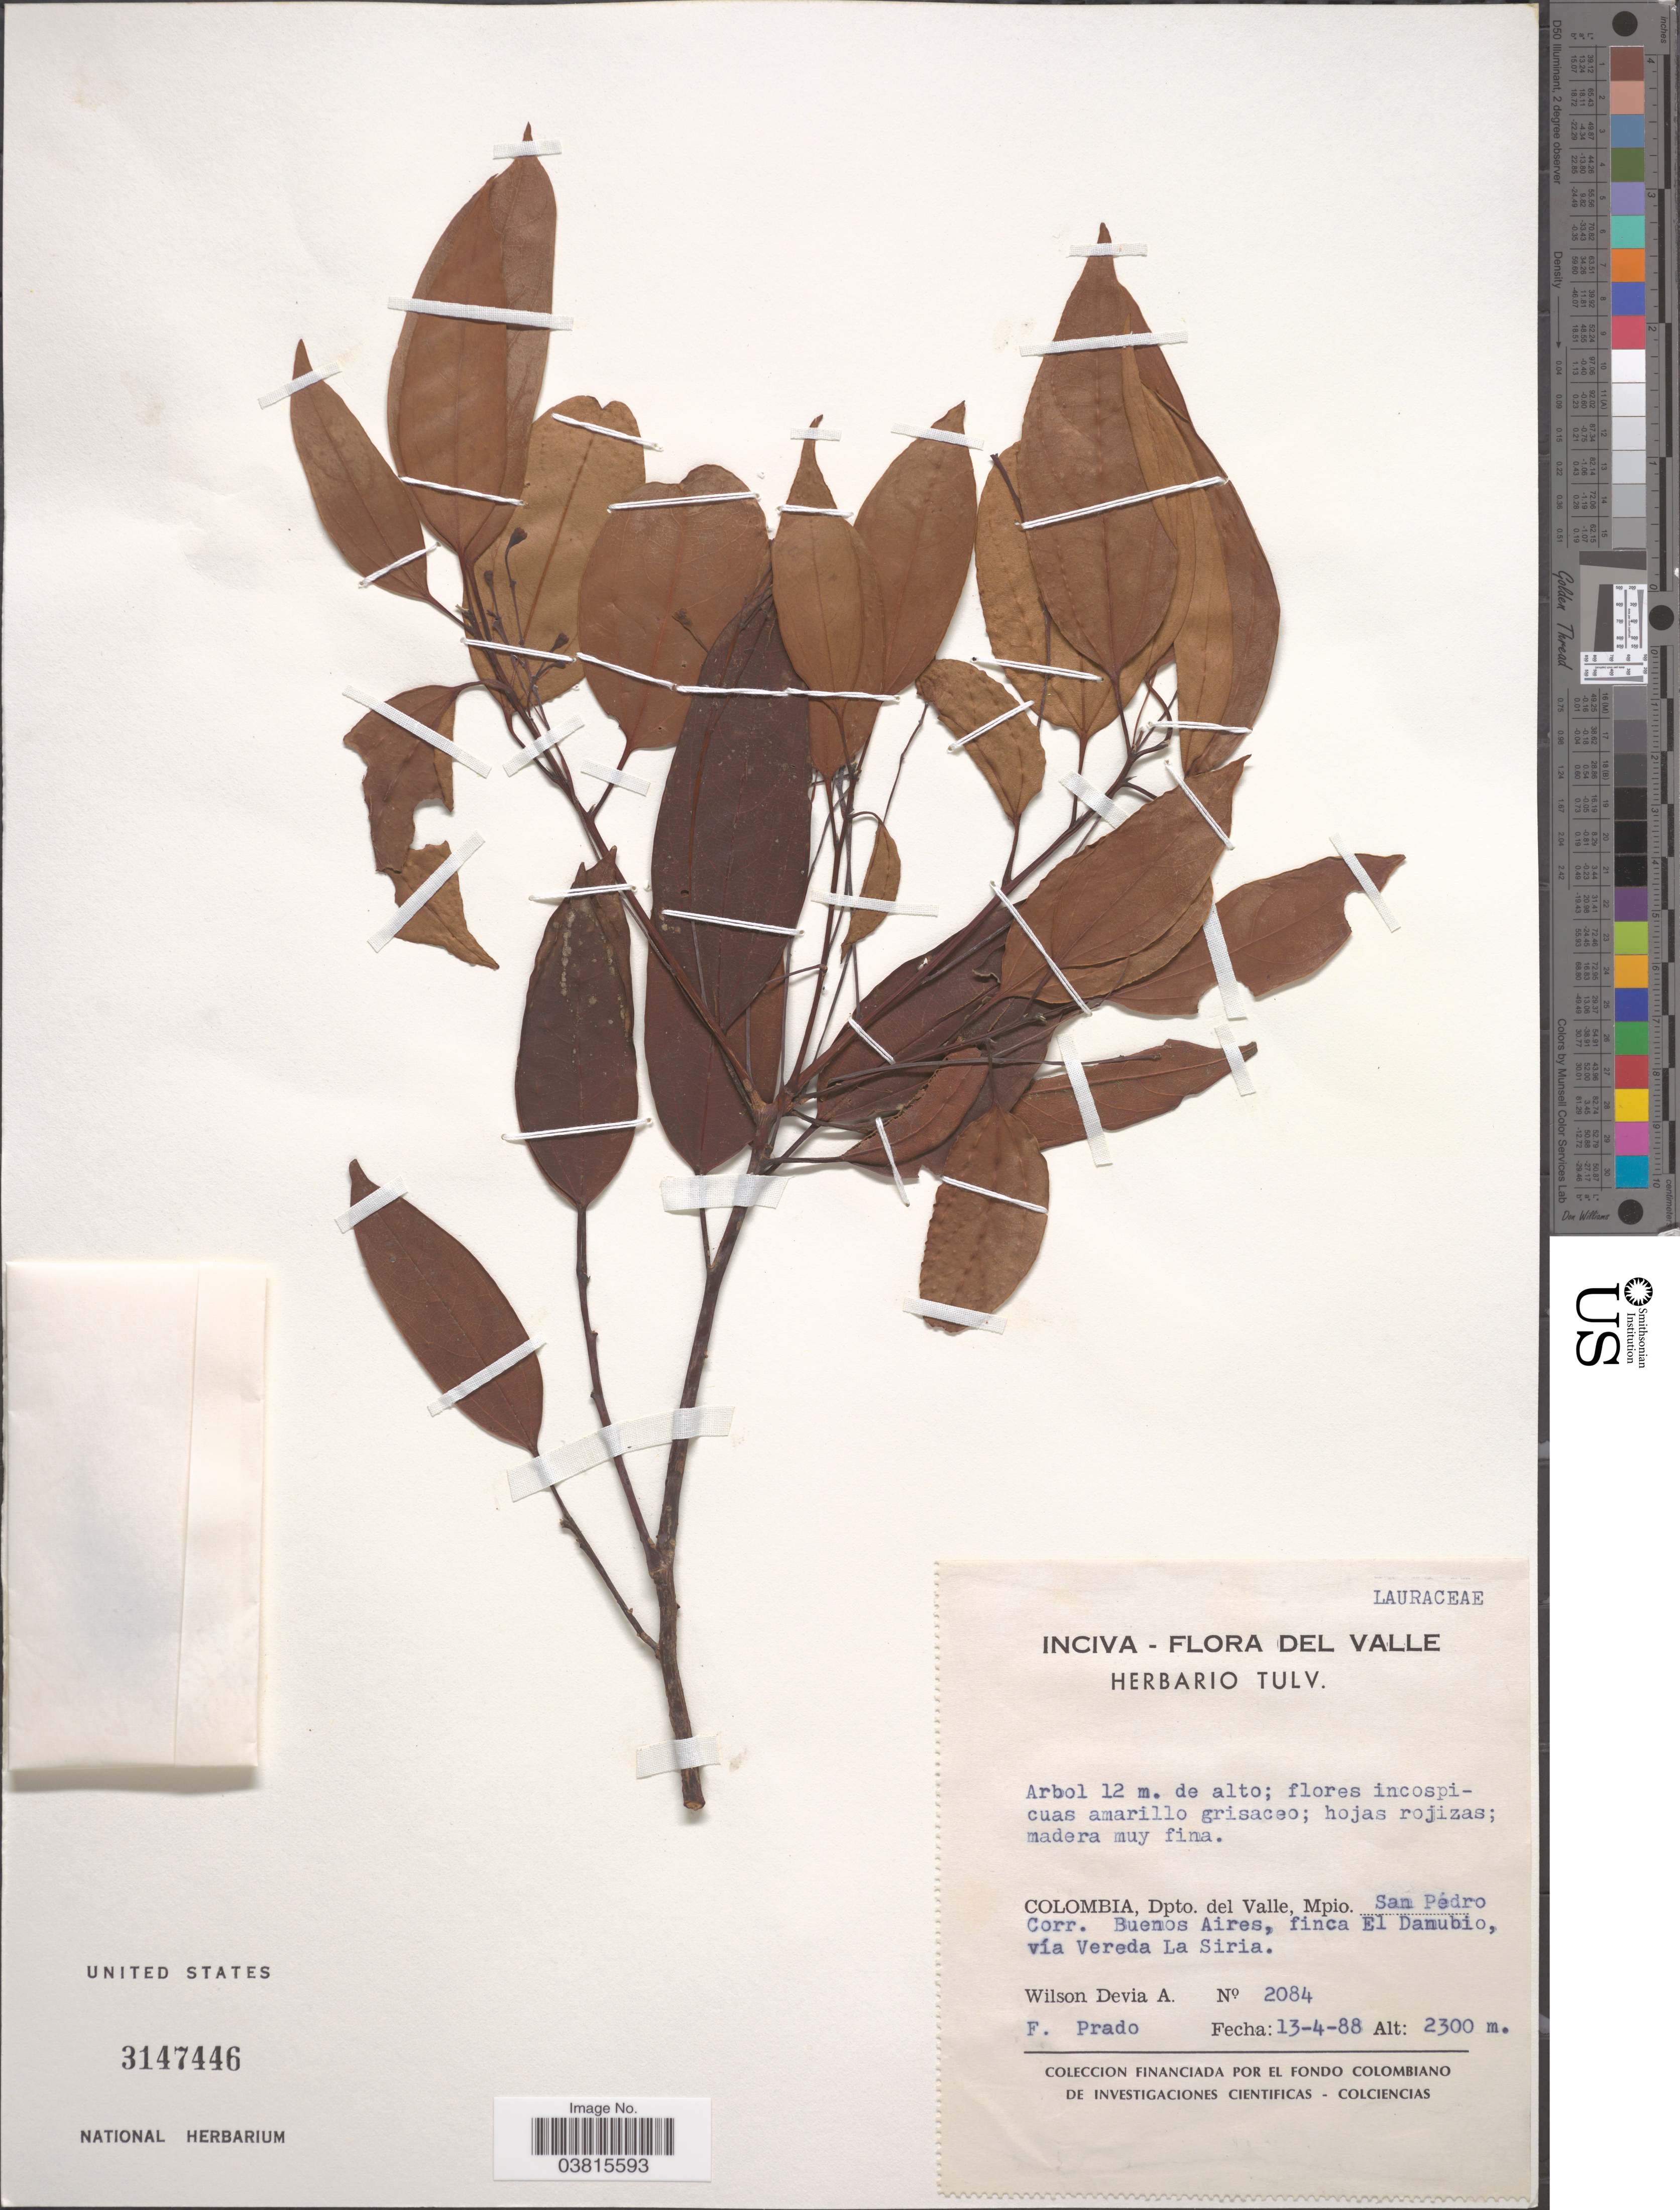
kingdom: Plantae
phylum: Tracheophyta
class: Magnoliopsida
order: Laurales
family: Lauraceae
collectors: W. Devia A. & F. Prado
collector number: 2084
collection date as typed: Transcribed d/m/y: 13/4/88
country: Colombia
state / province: Valle del Cauca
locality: Dpto. del Valle, Mpio. San Pédro Corr. Buenos Aires, finca El Danubio, vía Vereda La Siria.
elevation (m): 2300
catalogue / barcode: US 3147446